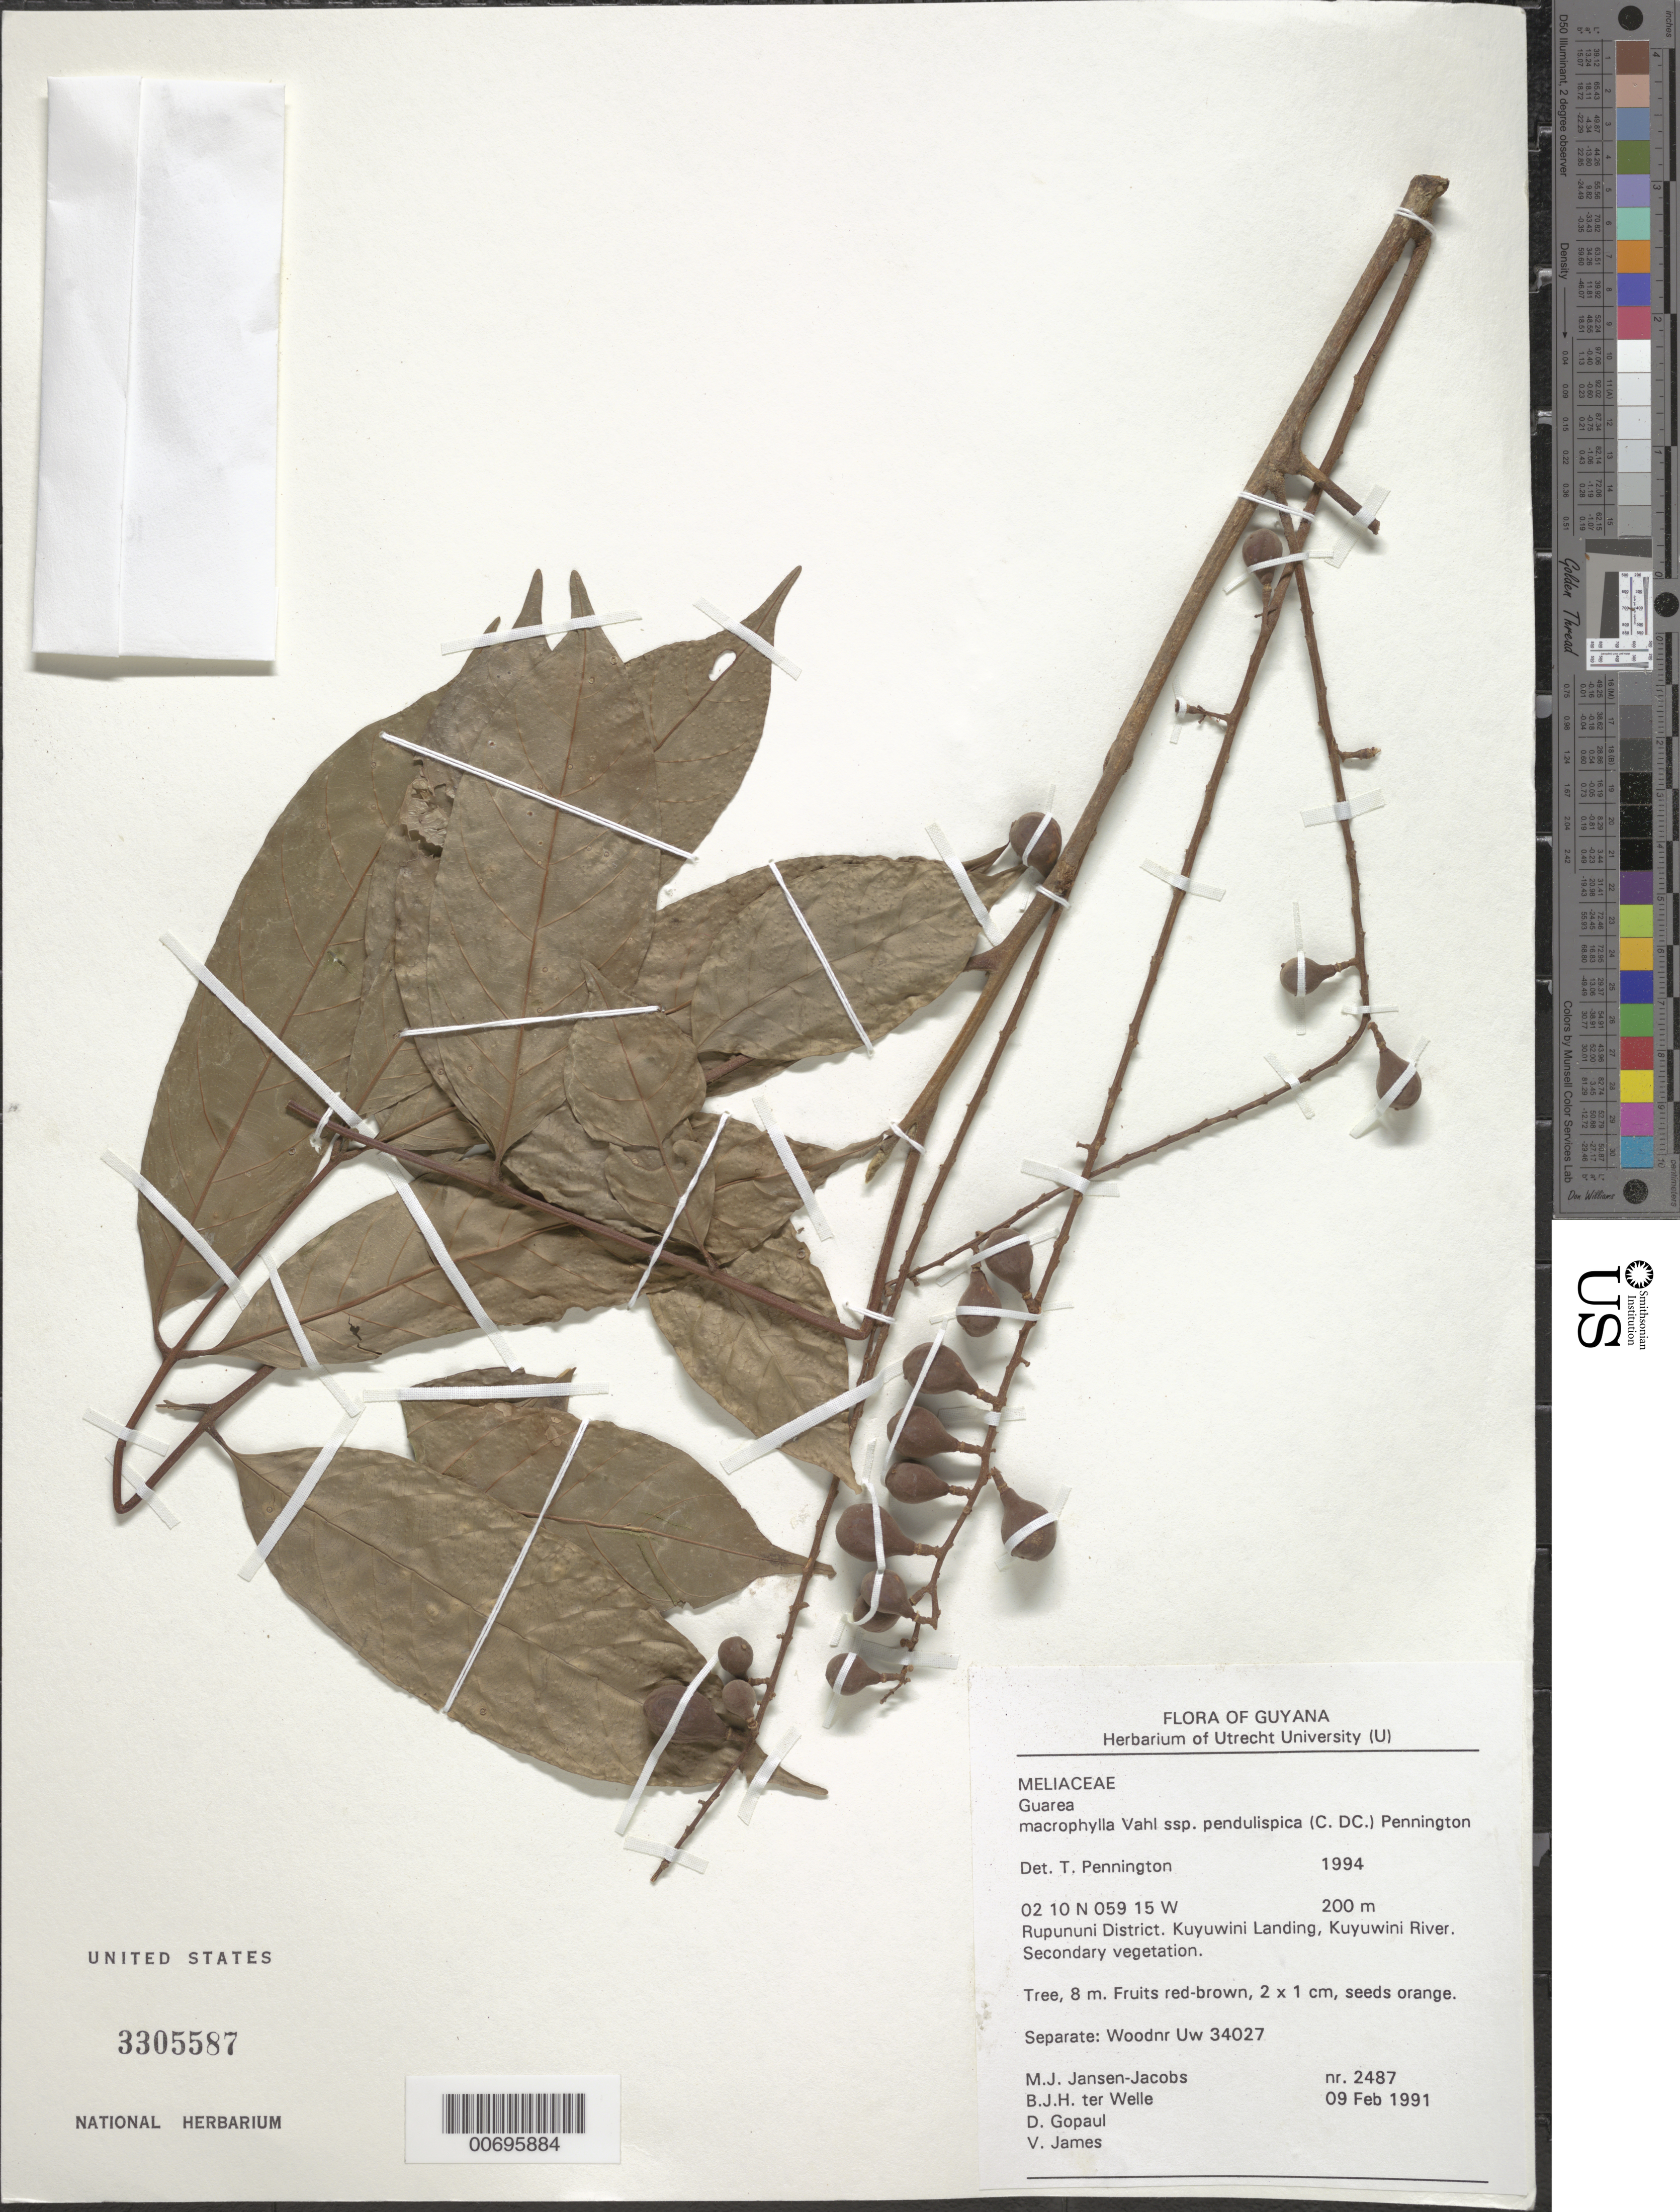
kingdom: Plantae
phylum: Tracheophyta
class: Magnoliopsida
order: Sapindales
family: Meliaceae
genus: Guarea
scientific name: Guarea macrophylla subsp. pendulispica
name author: (C. DC.) T.D. Penn.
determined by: Pennington, T. D., (K)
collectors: M. J. Jansen-Jacobs, B. Welle, D. Gopaul & V. James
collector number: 2487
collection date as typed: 9-Feb-91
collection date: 1991-02-09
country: Guyana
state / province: U. Takutu-U. Essequibo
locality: Kuyuwini Landing, Kuyuwini River, Rupununi District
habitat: Secondary vegetation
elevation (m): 200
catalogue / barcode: US 3305587